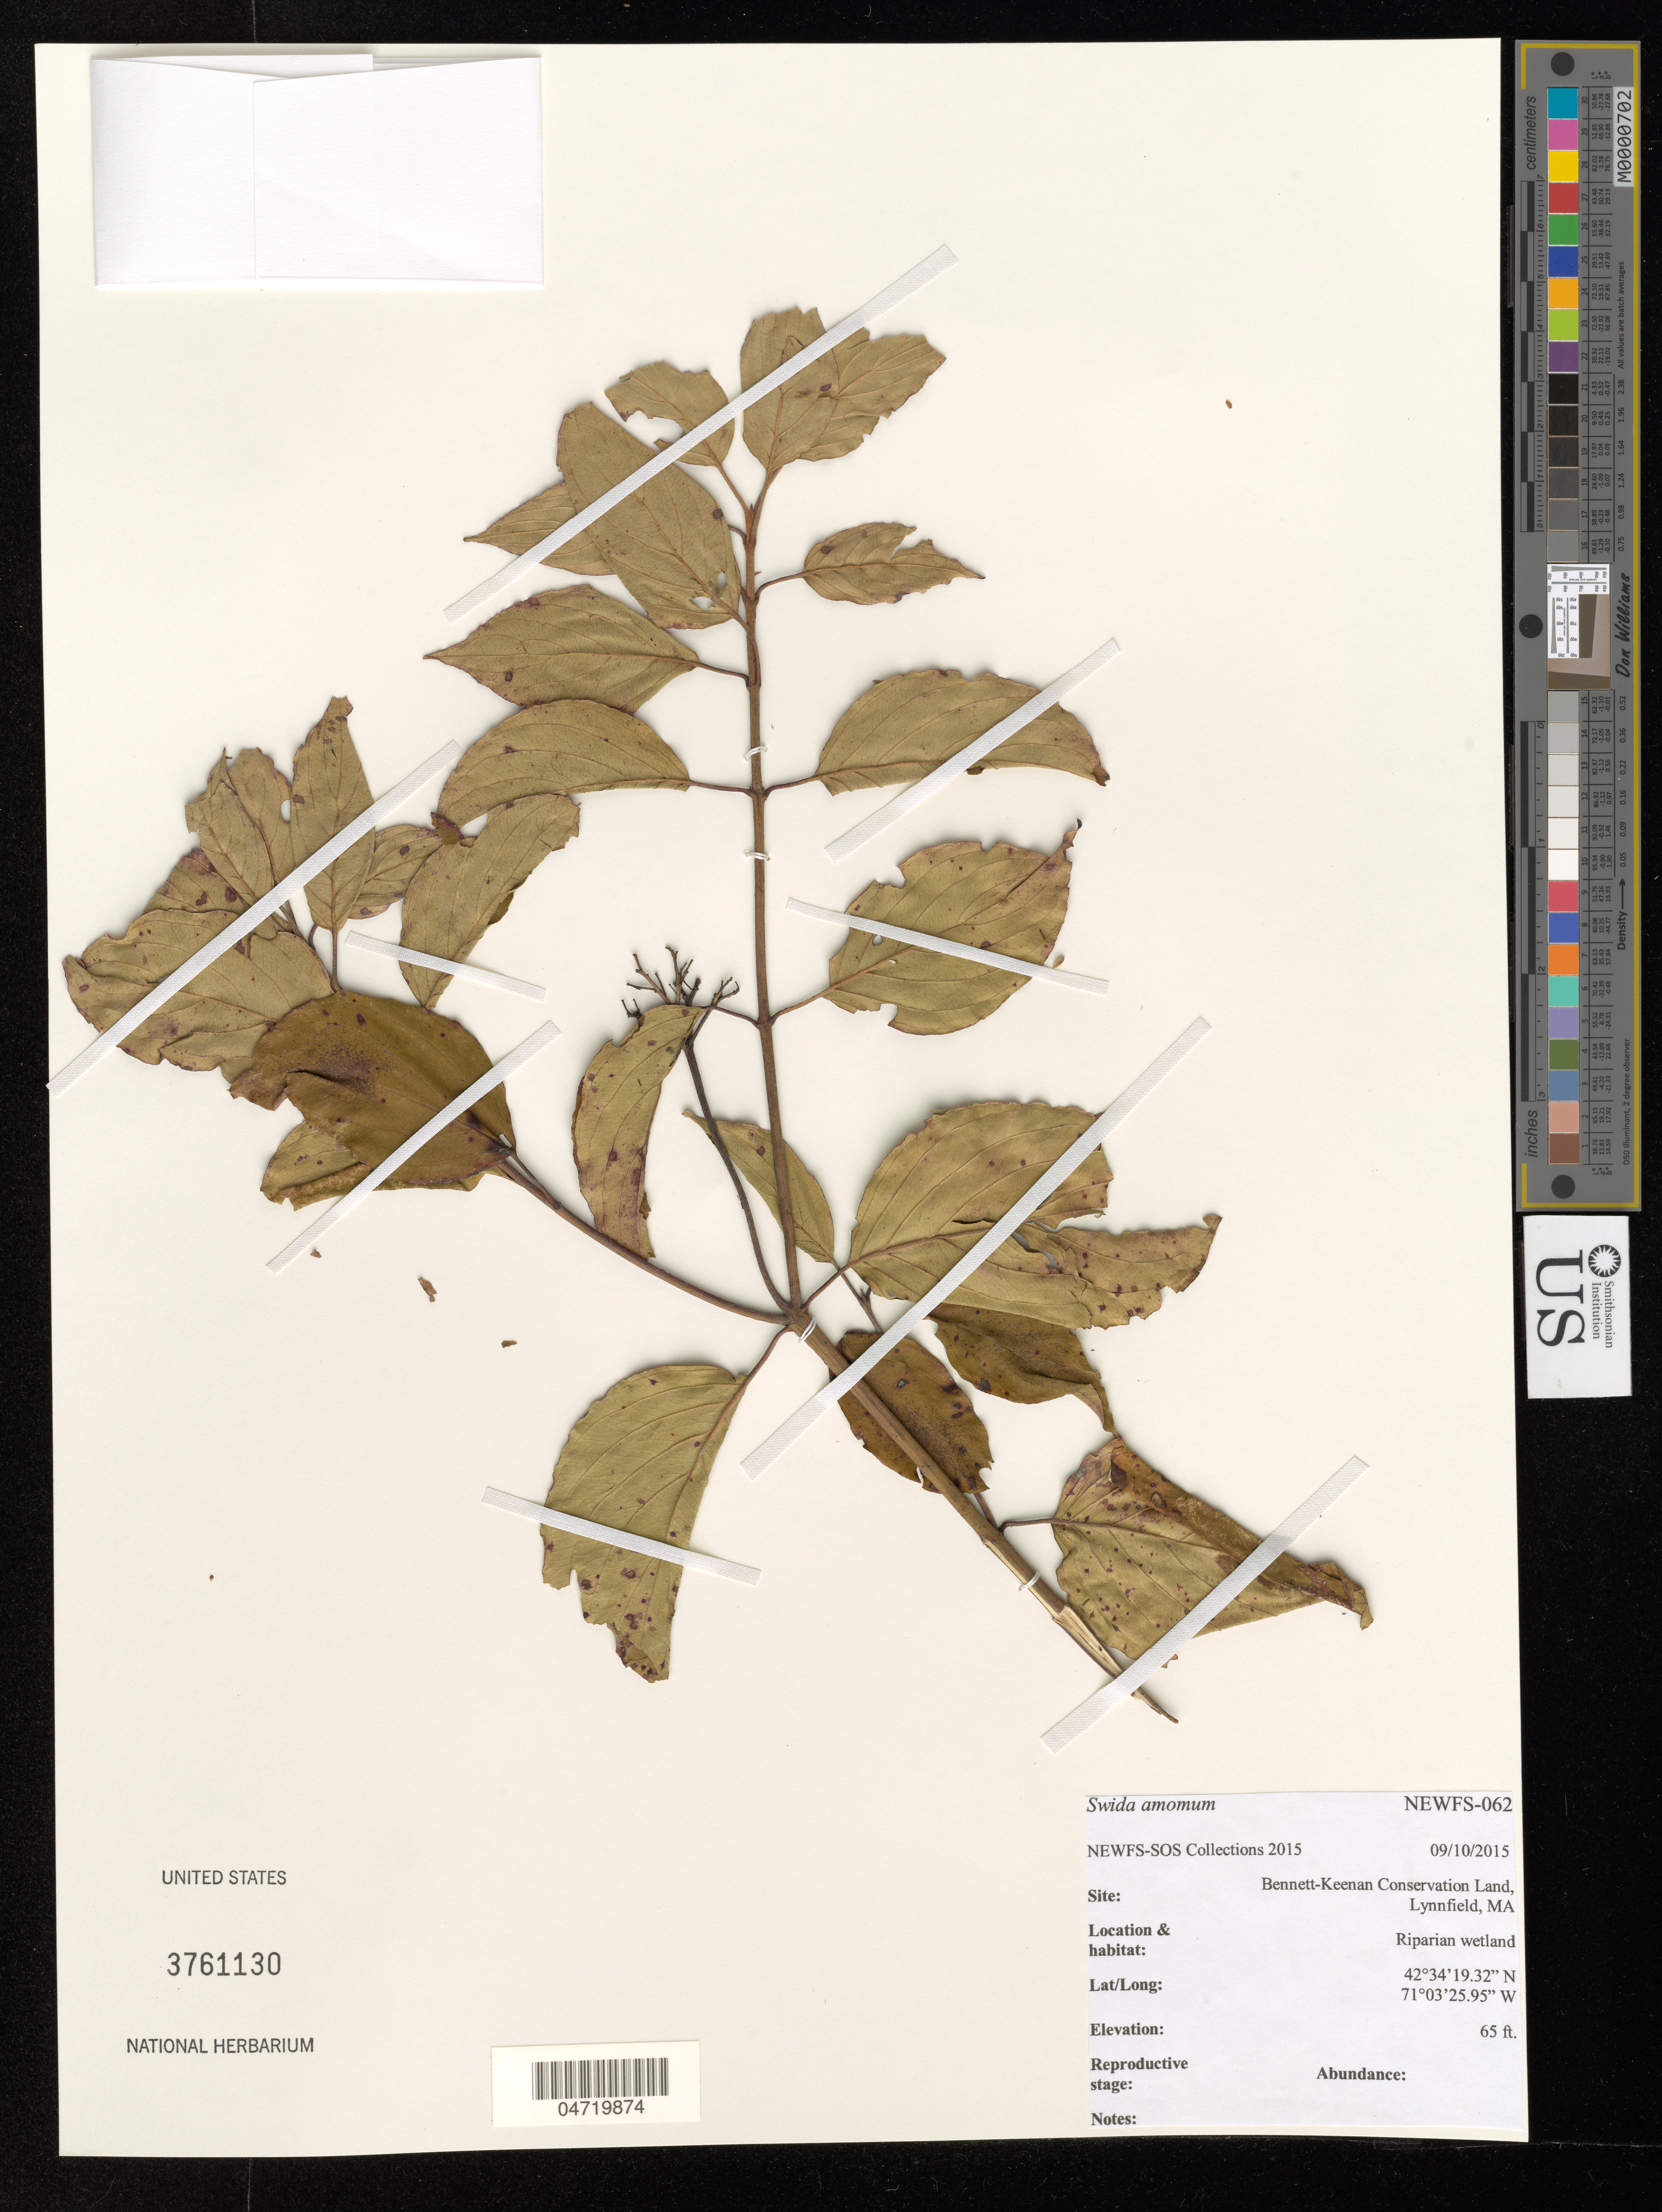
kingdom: Plantae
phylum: Tracheophyta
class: Magnoliopsida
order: Cornales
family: Cornaceae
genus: Swida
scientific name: Swida amomum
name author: (Mill.) Small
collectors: NEWFS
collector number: NEWFS-062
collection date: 2015-09-10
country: United States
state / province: Massachusetts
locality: Bennett-Keenan Conservation Land, Lynnfield.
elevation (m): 20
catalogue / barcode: US 3761130